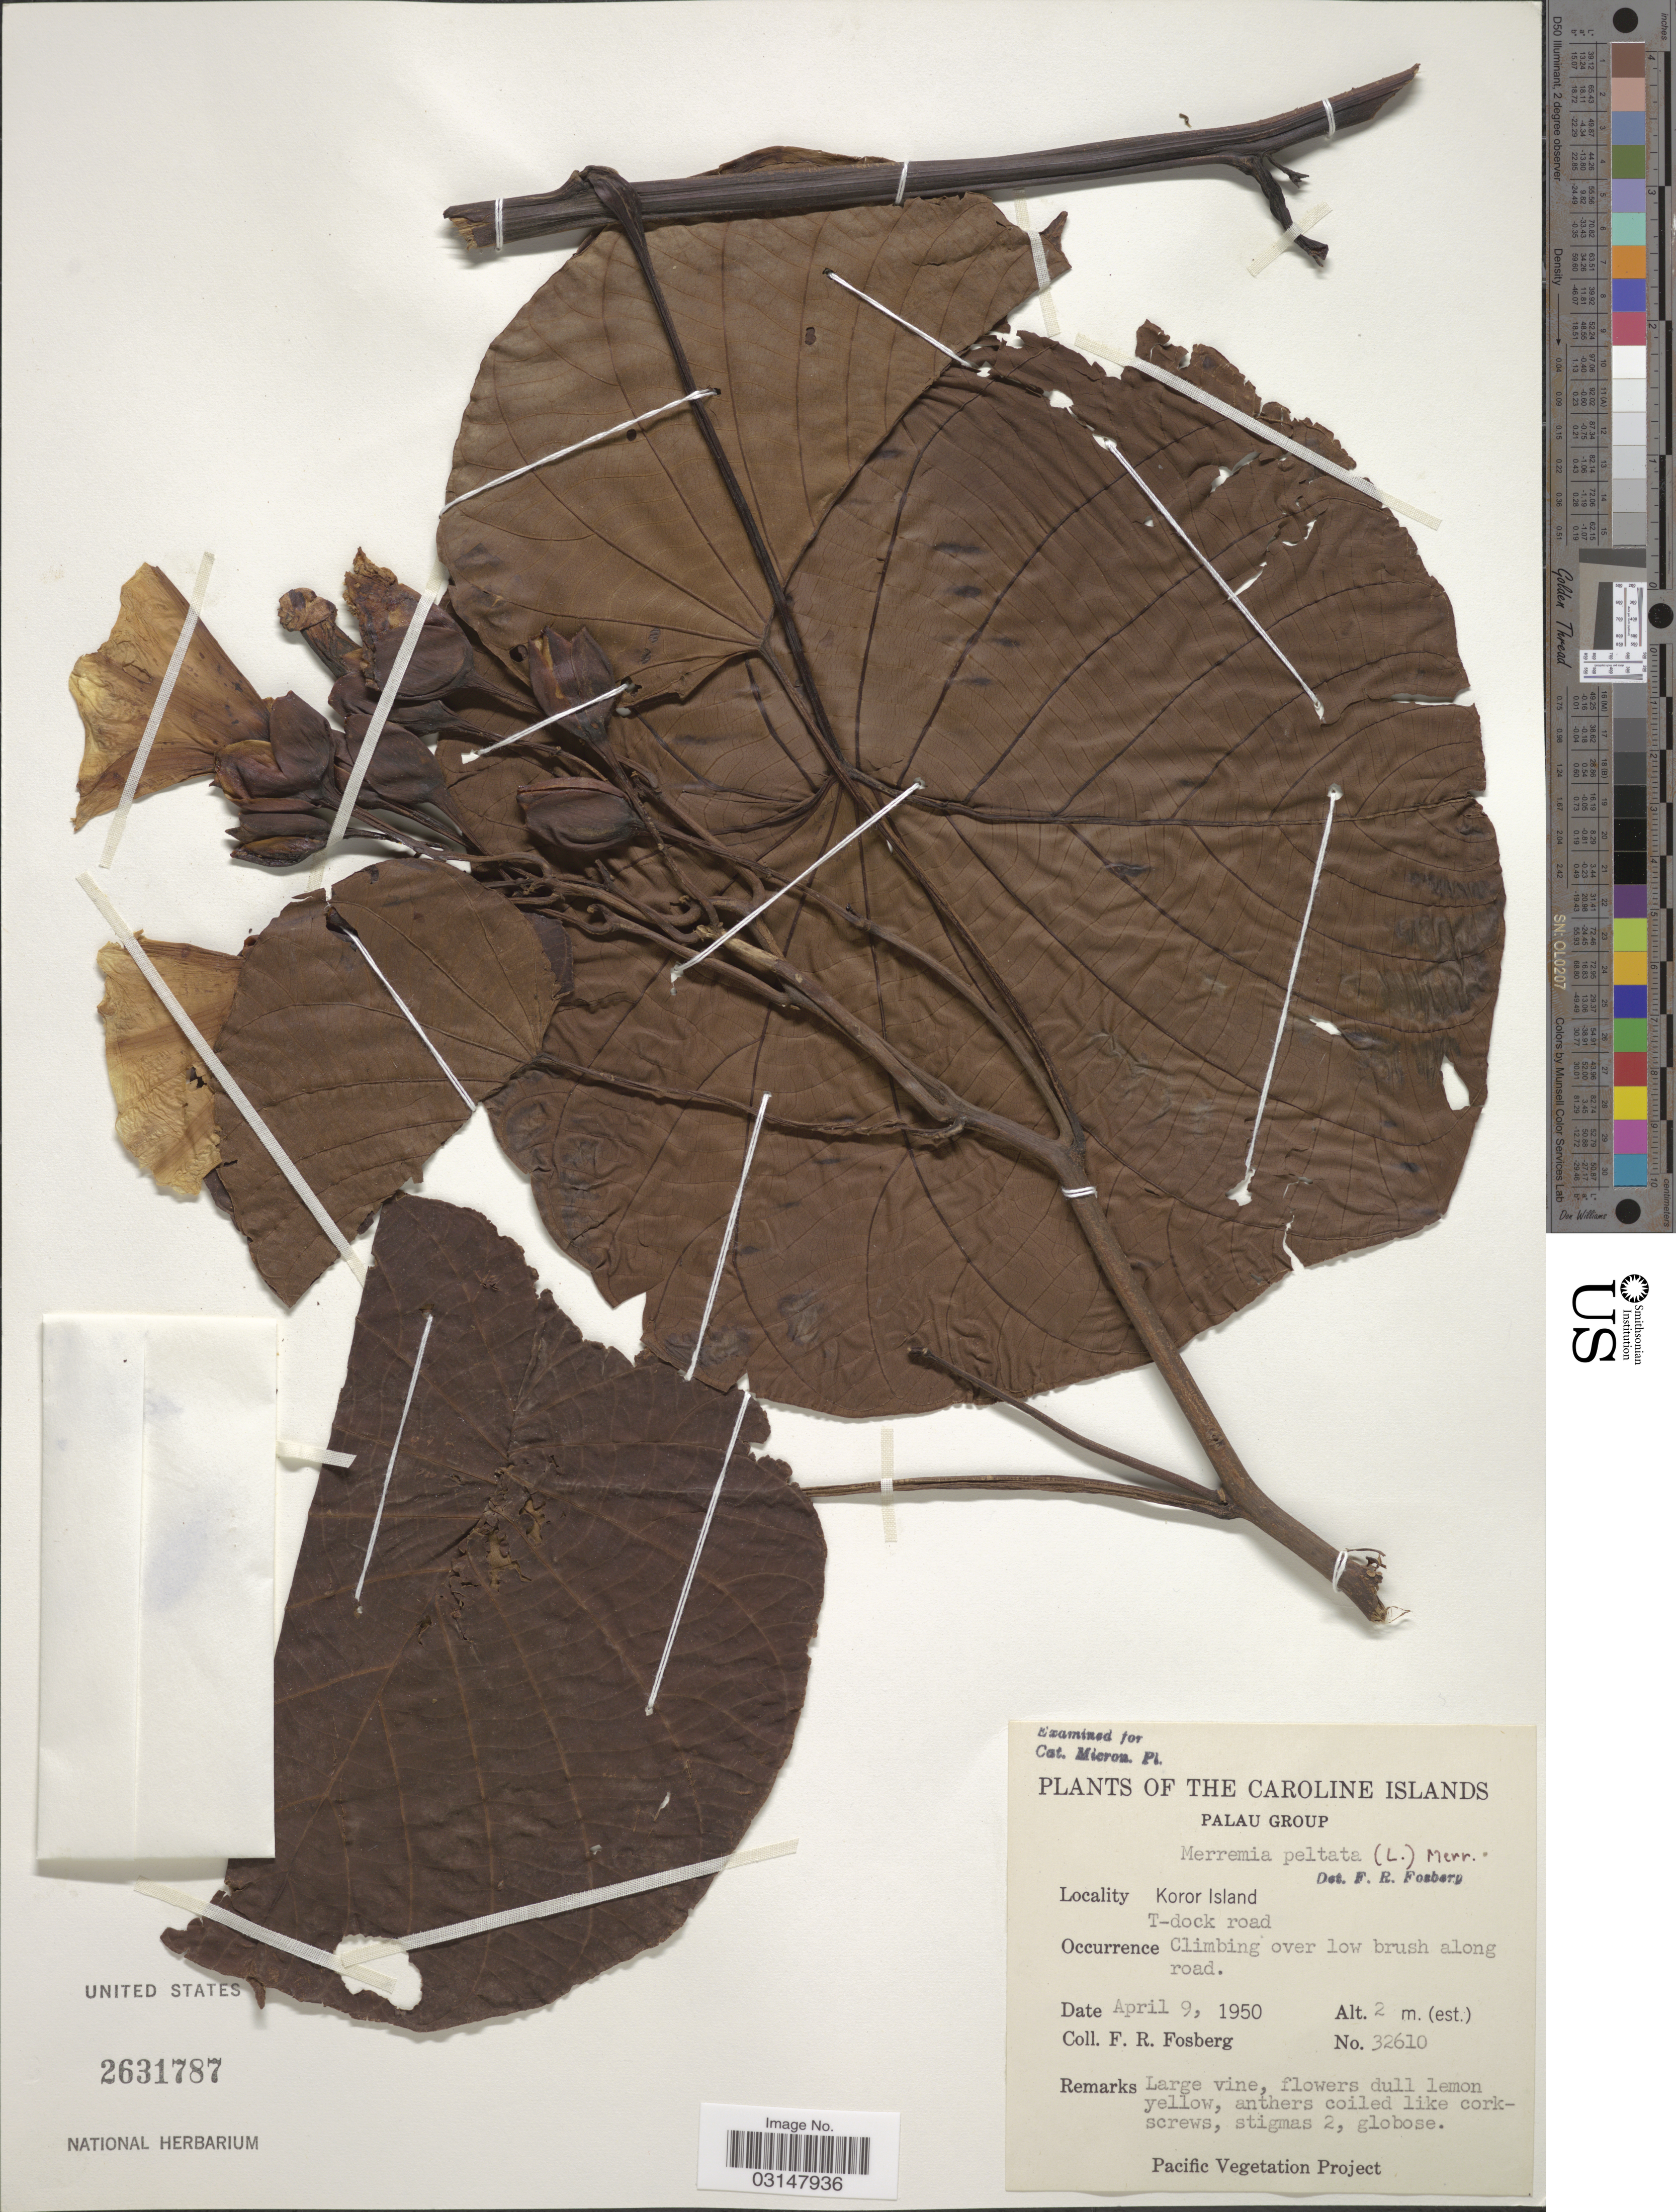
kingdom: Plantae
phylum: Tracheophyta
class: Magnoliopsida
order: Solanales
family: Convolvulaceae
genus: Decalobanthus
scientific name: Decalobanthus peltatus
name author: (L.) A. R. Simões & Staples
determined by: Wagner, W. L., (BOT), Smithsonian Institution - National Museum of Natural History (UNITED STATES)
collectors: F. R. Fosberg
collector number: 32610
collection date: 1950-04-09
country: Palau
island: Oreor [Koror]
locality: The Caroline Islands. Palau Group. Koror Island. T-dock road.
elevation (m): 2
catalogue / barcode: US 2631787